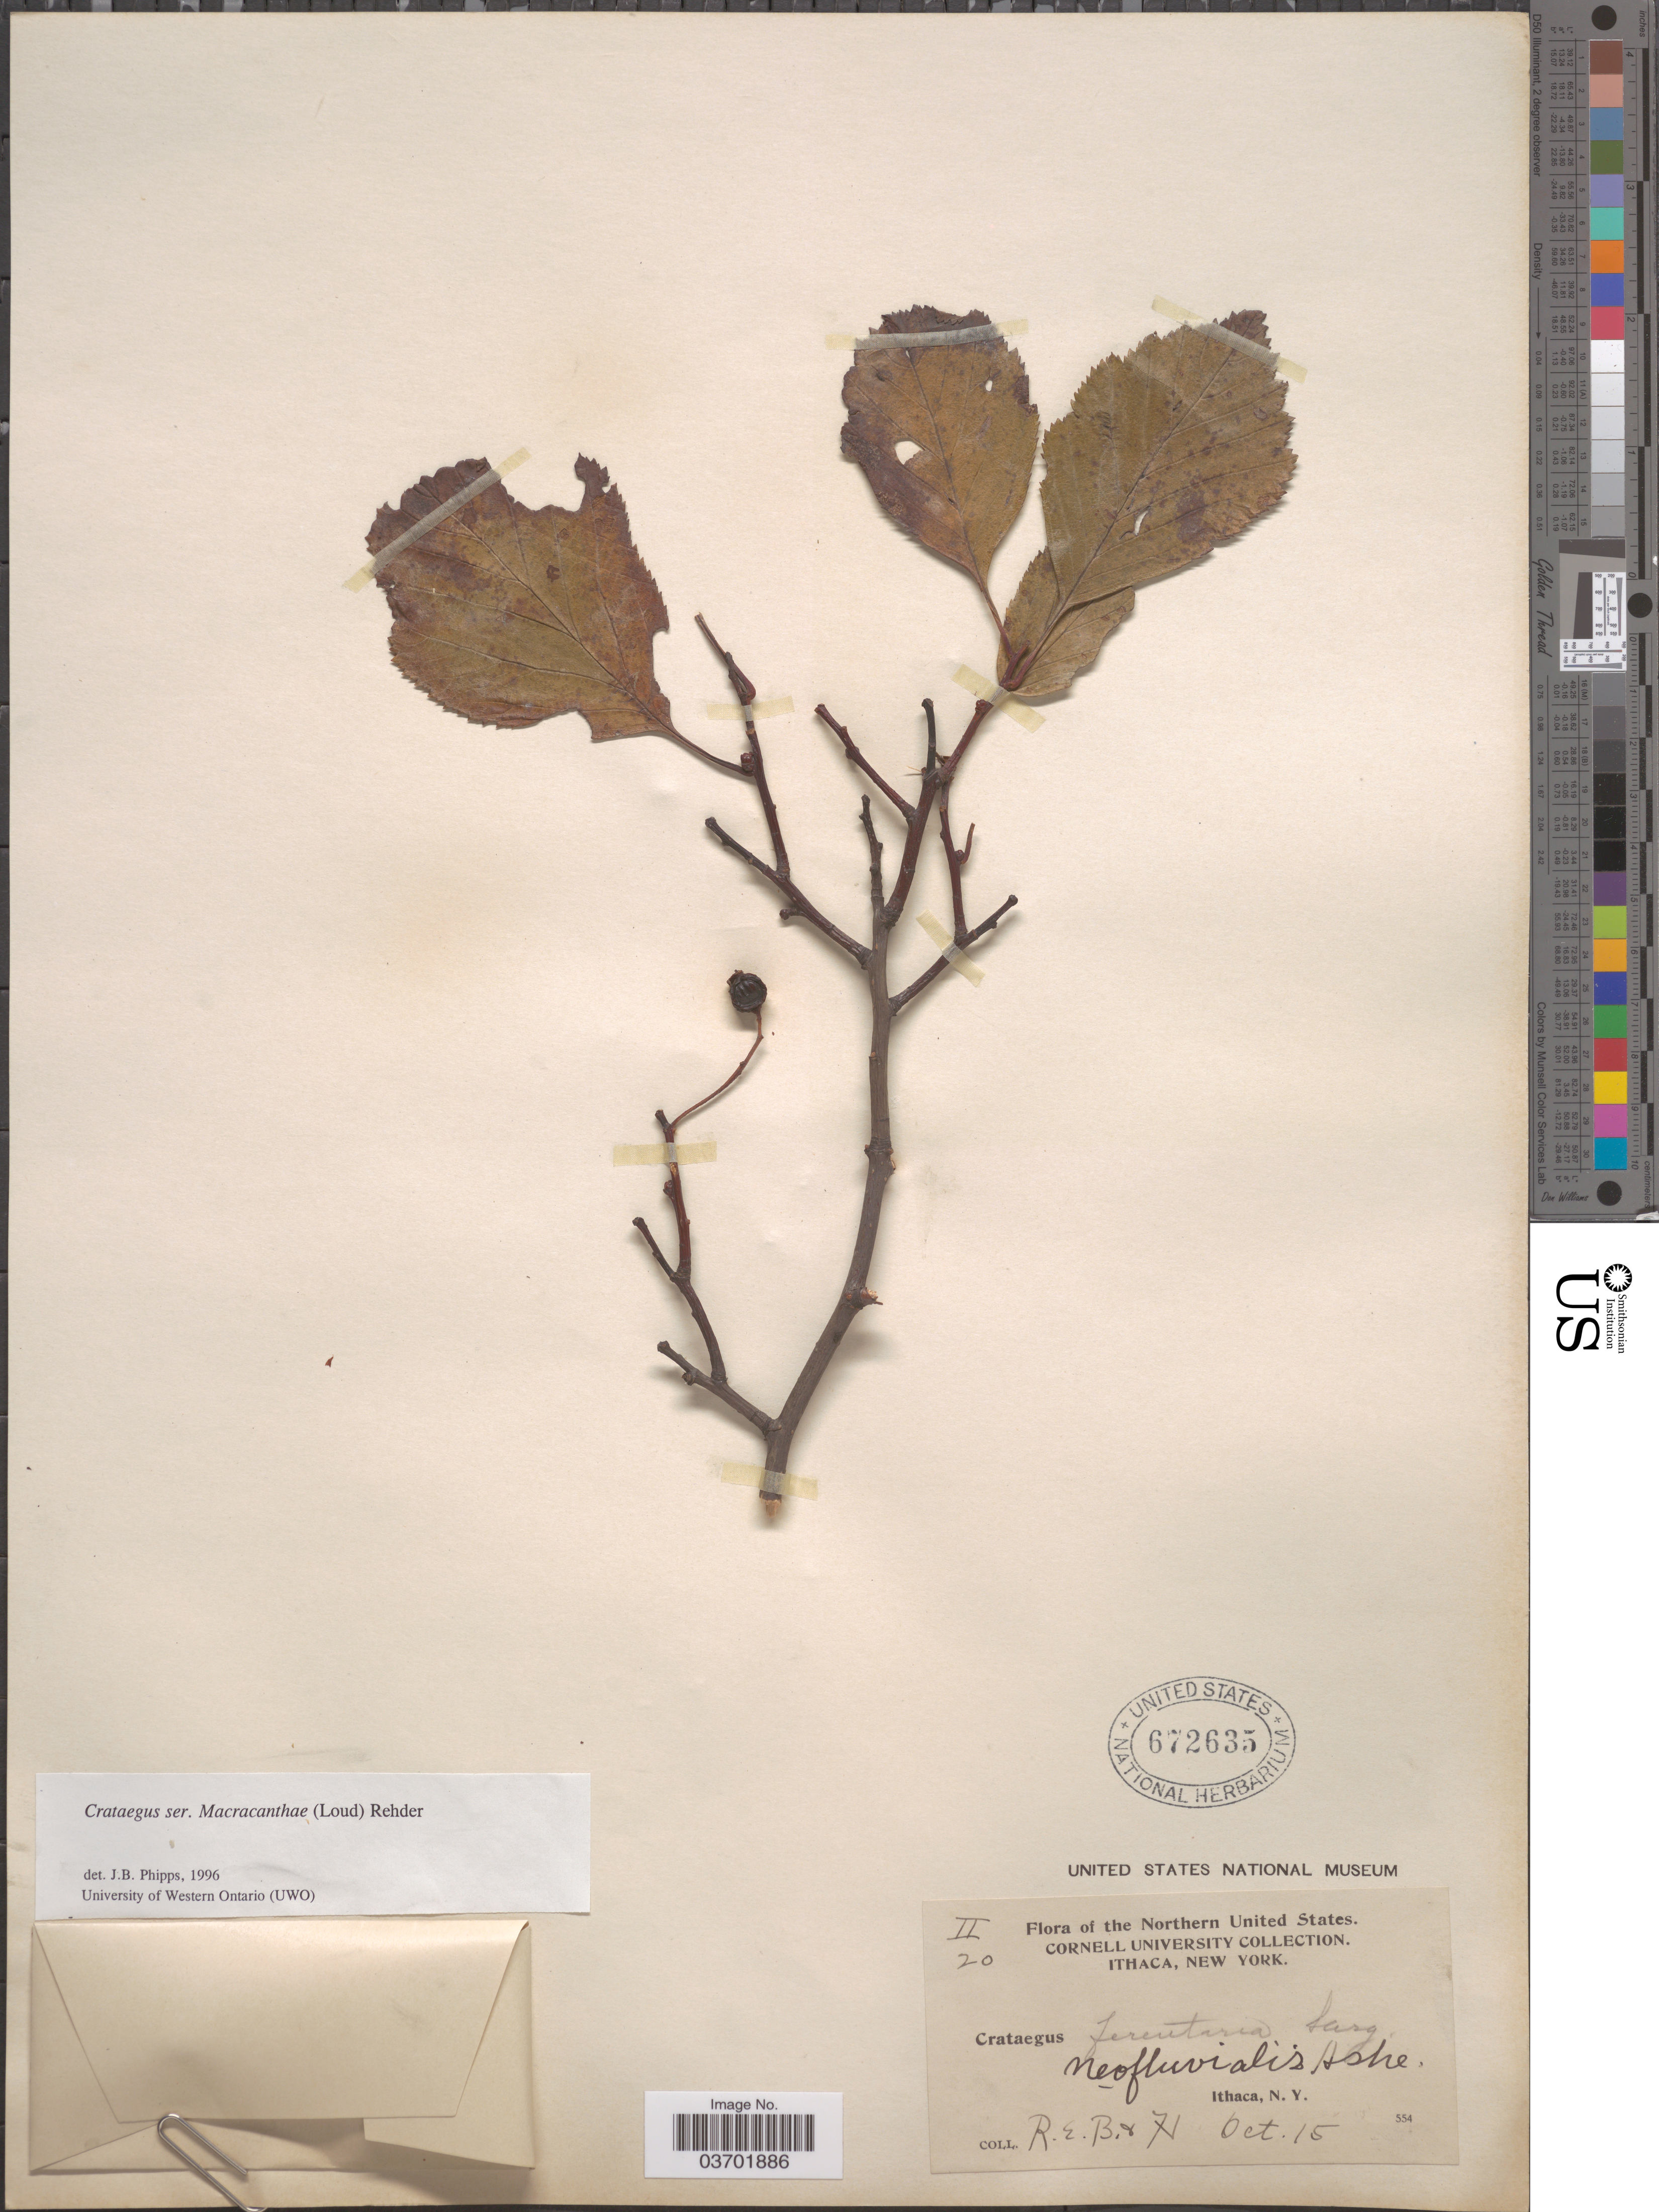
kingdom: Plantae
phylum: Tracheophyta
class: Magnoliopsida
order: Rosales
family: Rosaceae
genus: Crataegus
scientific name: Crataegus succulenta var. neofluvialis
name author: Schrad. ex Link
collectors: R.E.B. & H.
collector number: II20?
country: United States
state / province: New York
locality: Northern United States. Ithaca.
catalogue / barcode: US 672635